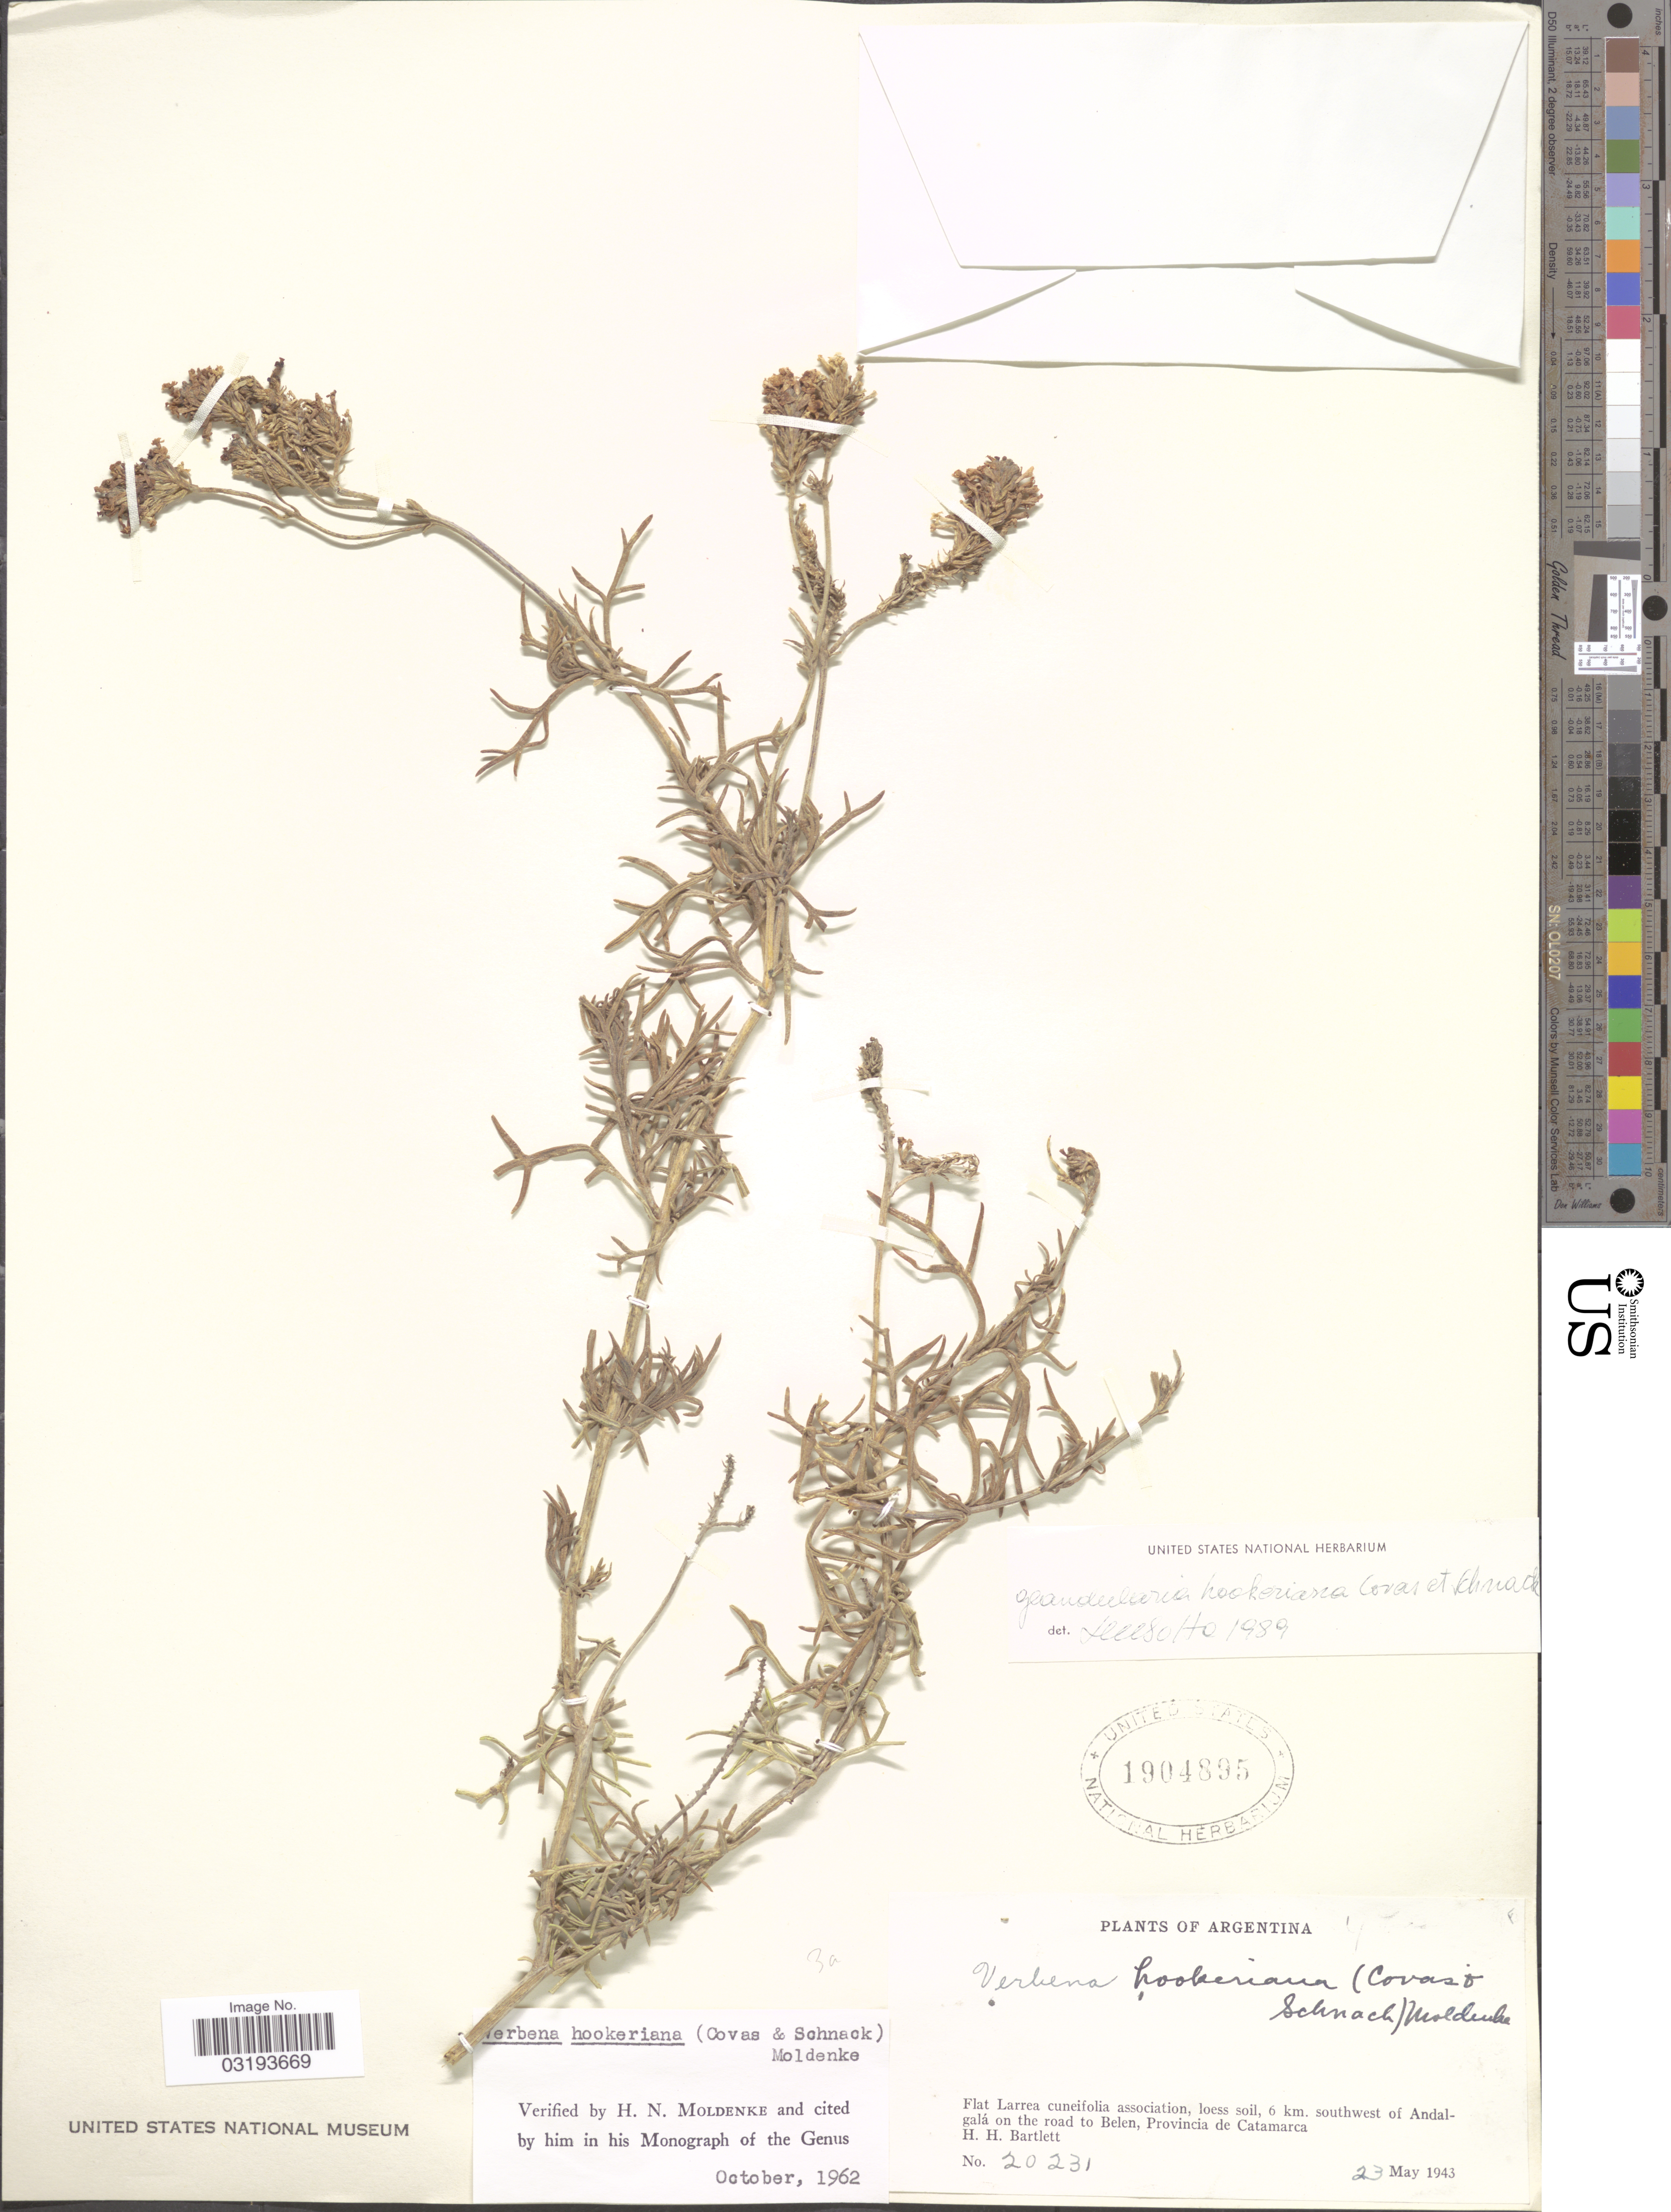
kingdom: Plantae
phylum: Tracheophyta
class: Magnoliopsida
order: Lamiales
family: Verbenaceae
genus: Verbena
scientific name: Verbena hookeriana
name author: (Covas & Schack) Moldenke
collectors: H. H. Bartlett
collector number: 20231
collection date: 1943-05-23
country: Argentina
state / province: Catamarca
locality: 6 km. southwest of Andalgalá on the road to Belen.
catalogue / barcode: US 1904895